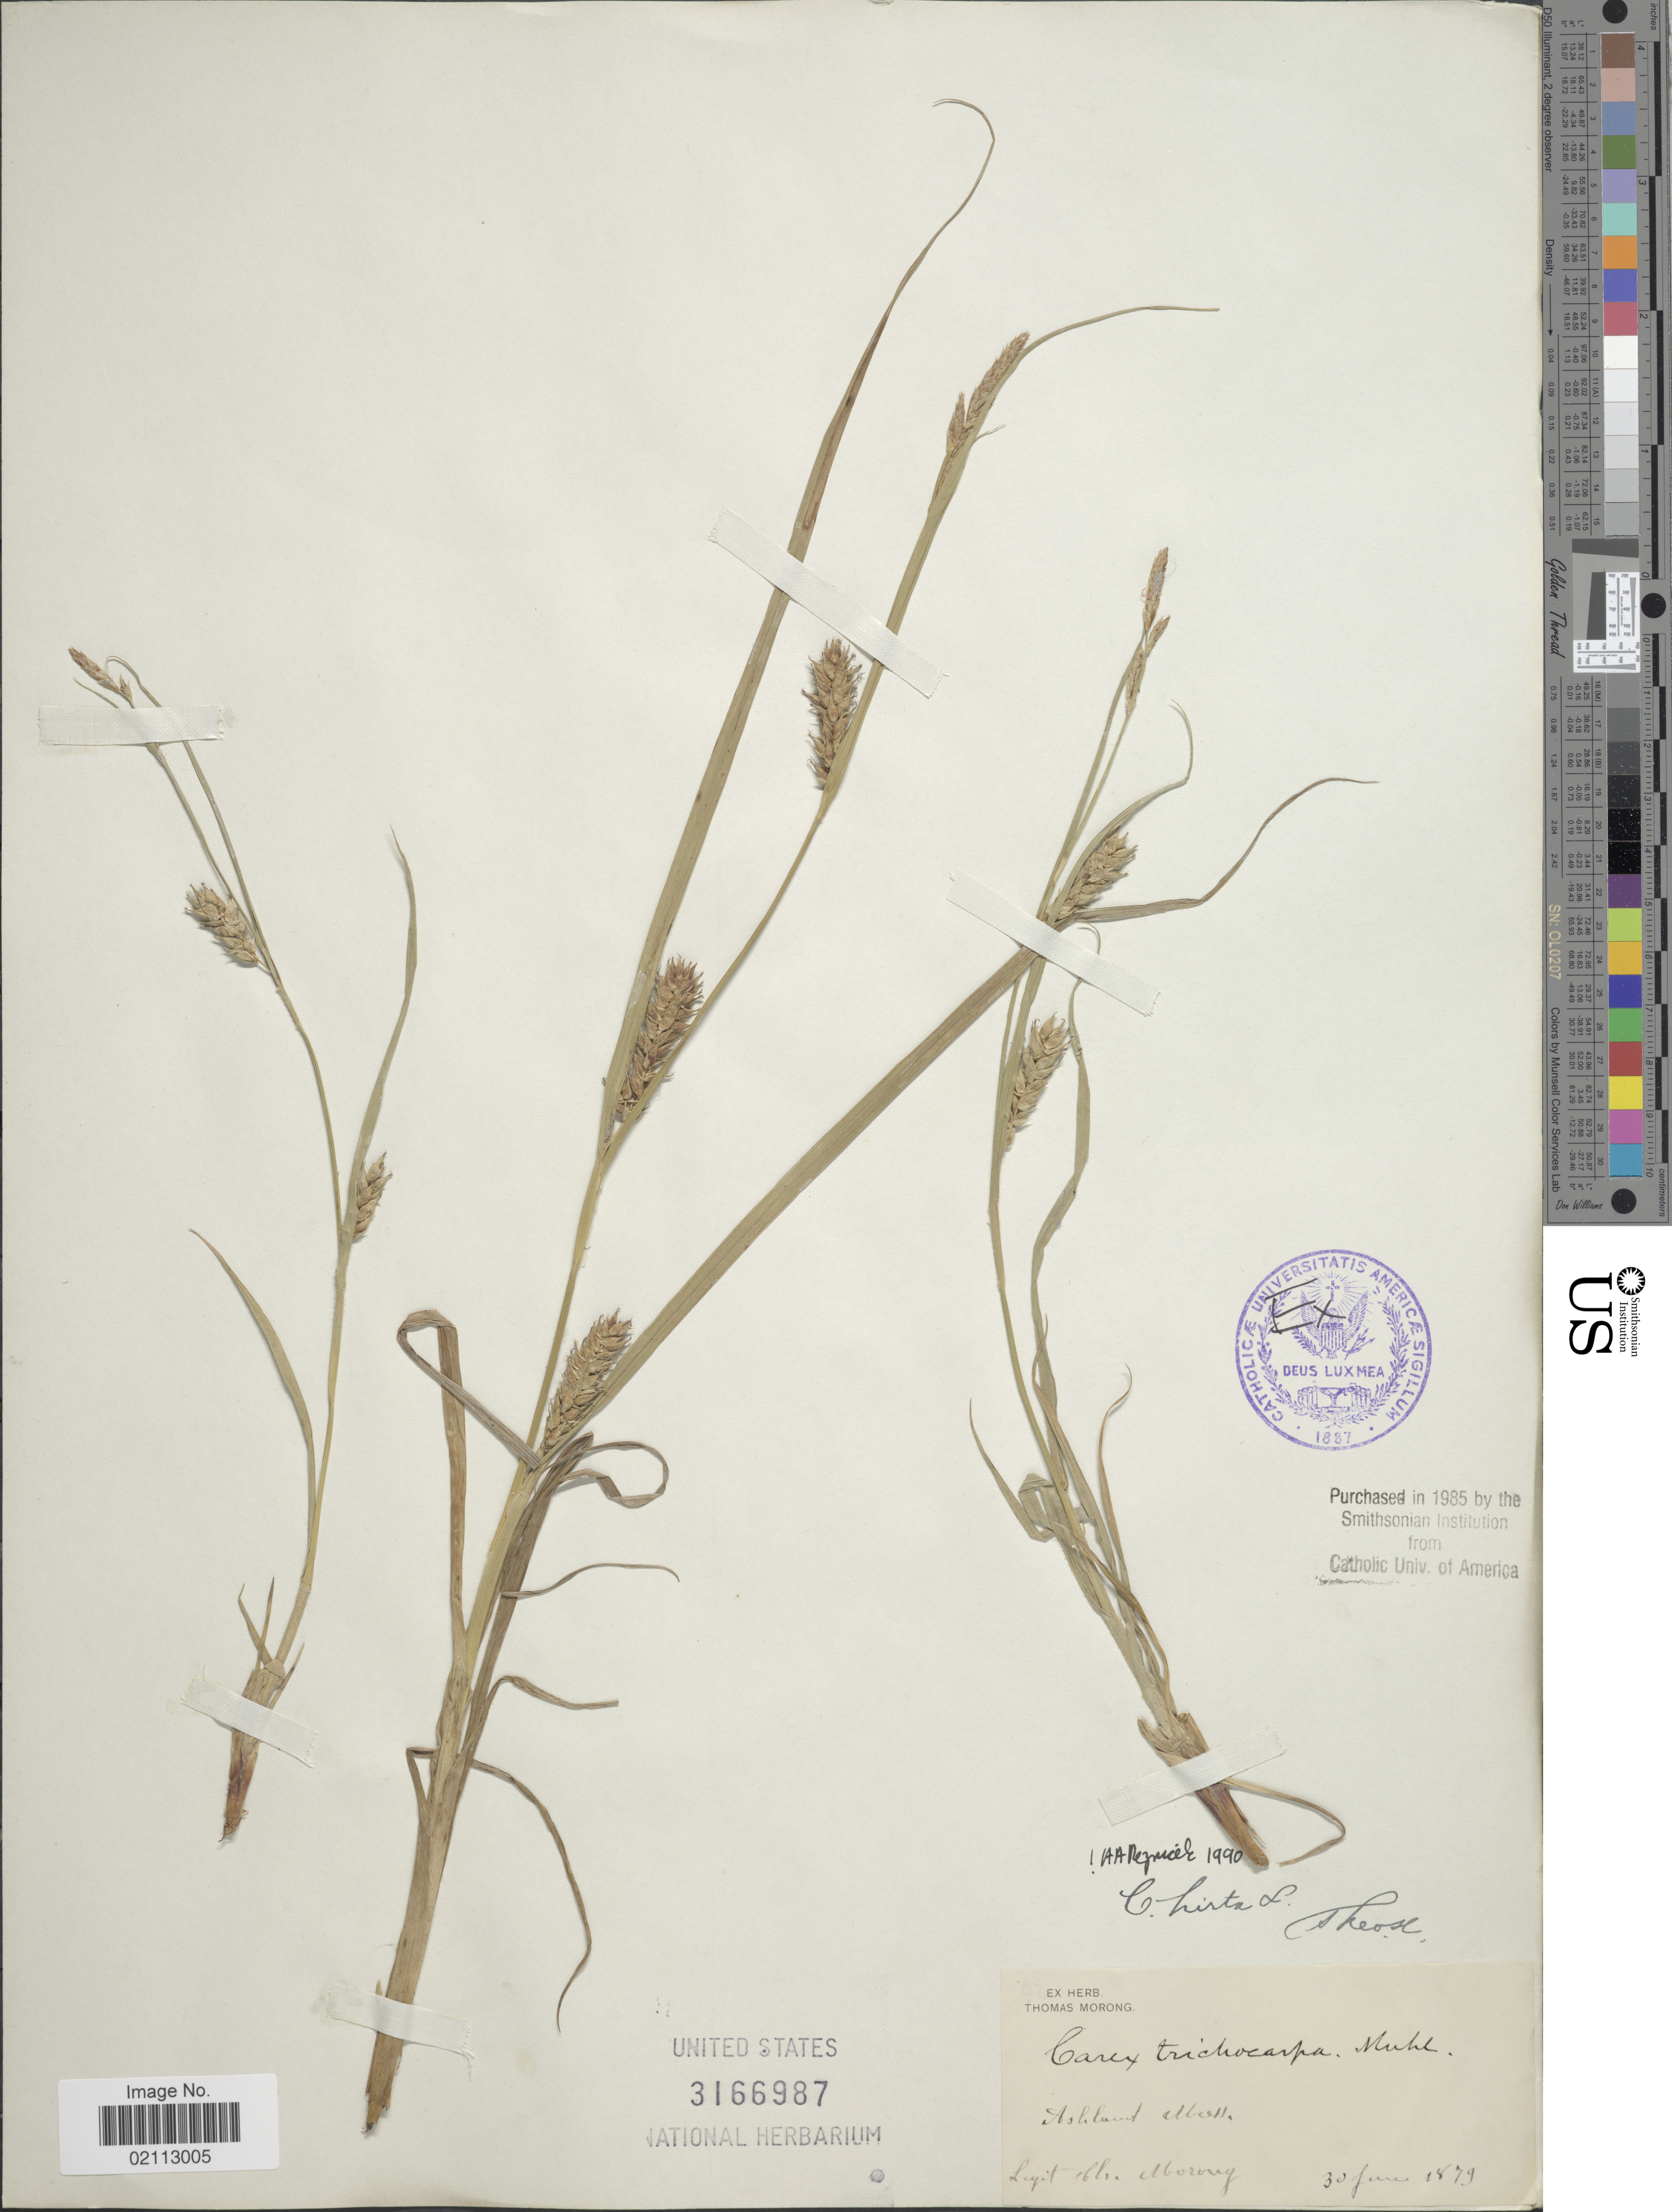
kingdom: Plantae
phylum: Tracheophyta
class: Liliopsida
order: Poales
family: Cyperaceae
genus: Carex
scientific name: Carex hirta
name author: L.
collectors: ex herb. T. Morong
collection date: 1879-06-30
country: United States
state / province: Massachusetts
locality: Ashland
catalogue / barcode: US 3166987